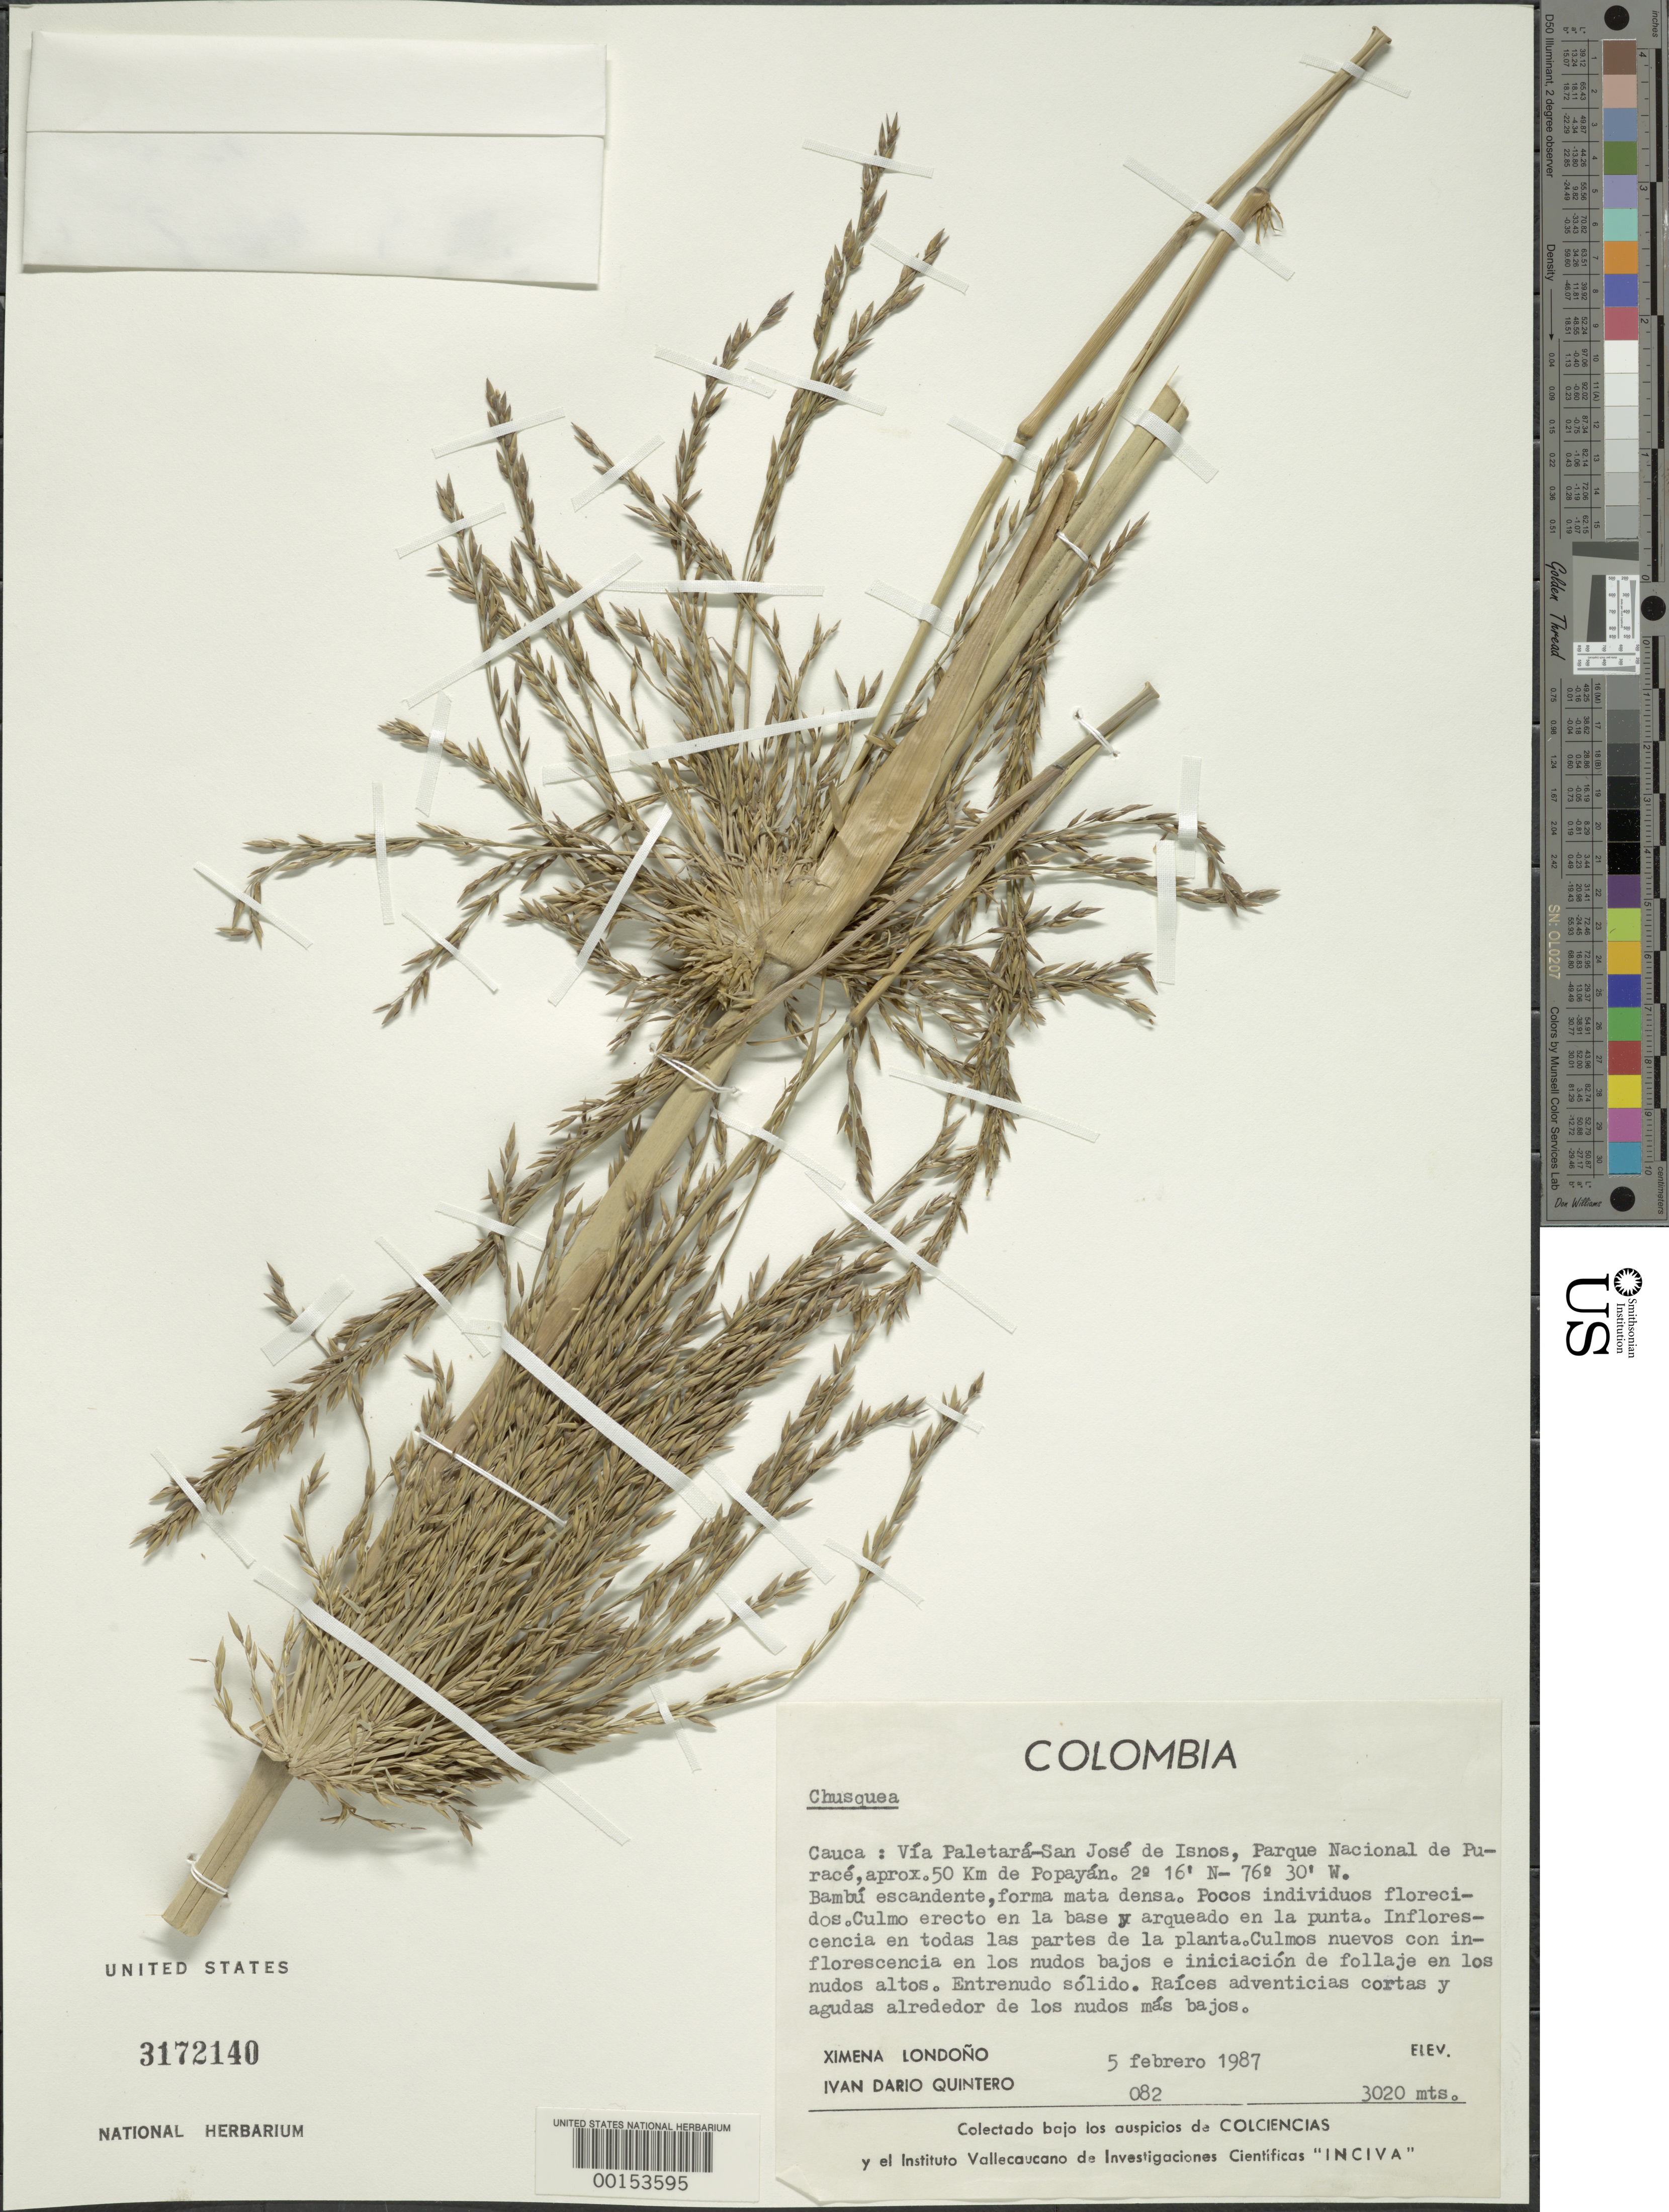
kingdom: Plantae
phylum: Tracheophyta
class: Liliopsida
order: Poales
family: Poaceae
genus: Chusquea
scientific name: Chusquea sp.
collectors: X. Londoño & I. Quintero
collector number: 082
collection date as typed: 05 Feb 1987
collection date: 1987-02-05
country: Colombia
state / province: Cauca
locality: Paletara-San Jose de Isnos, Purace National Park, ca. 50 km of Popayan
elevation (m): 3020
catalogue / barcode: US 3172140